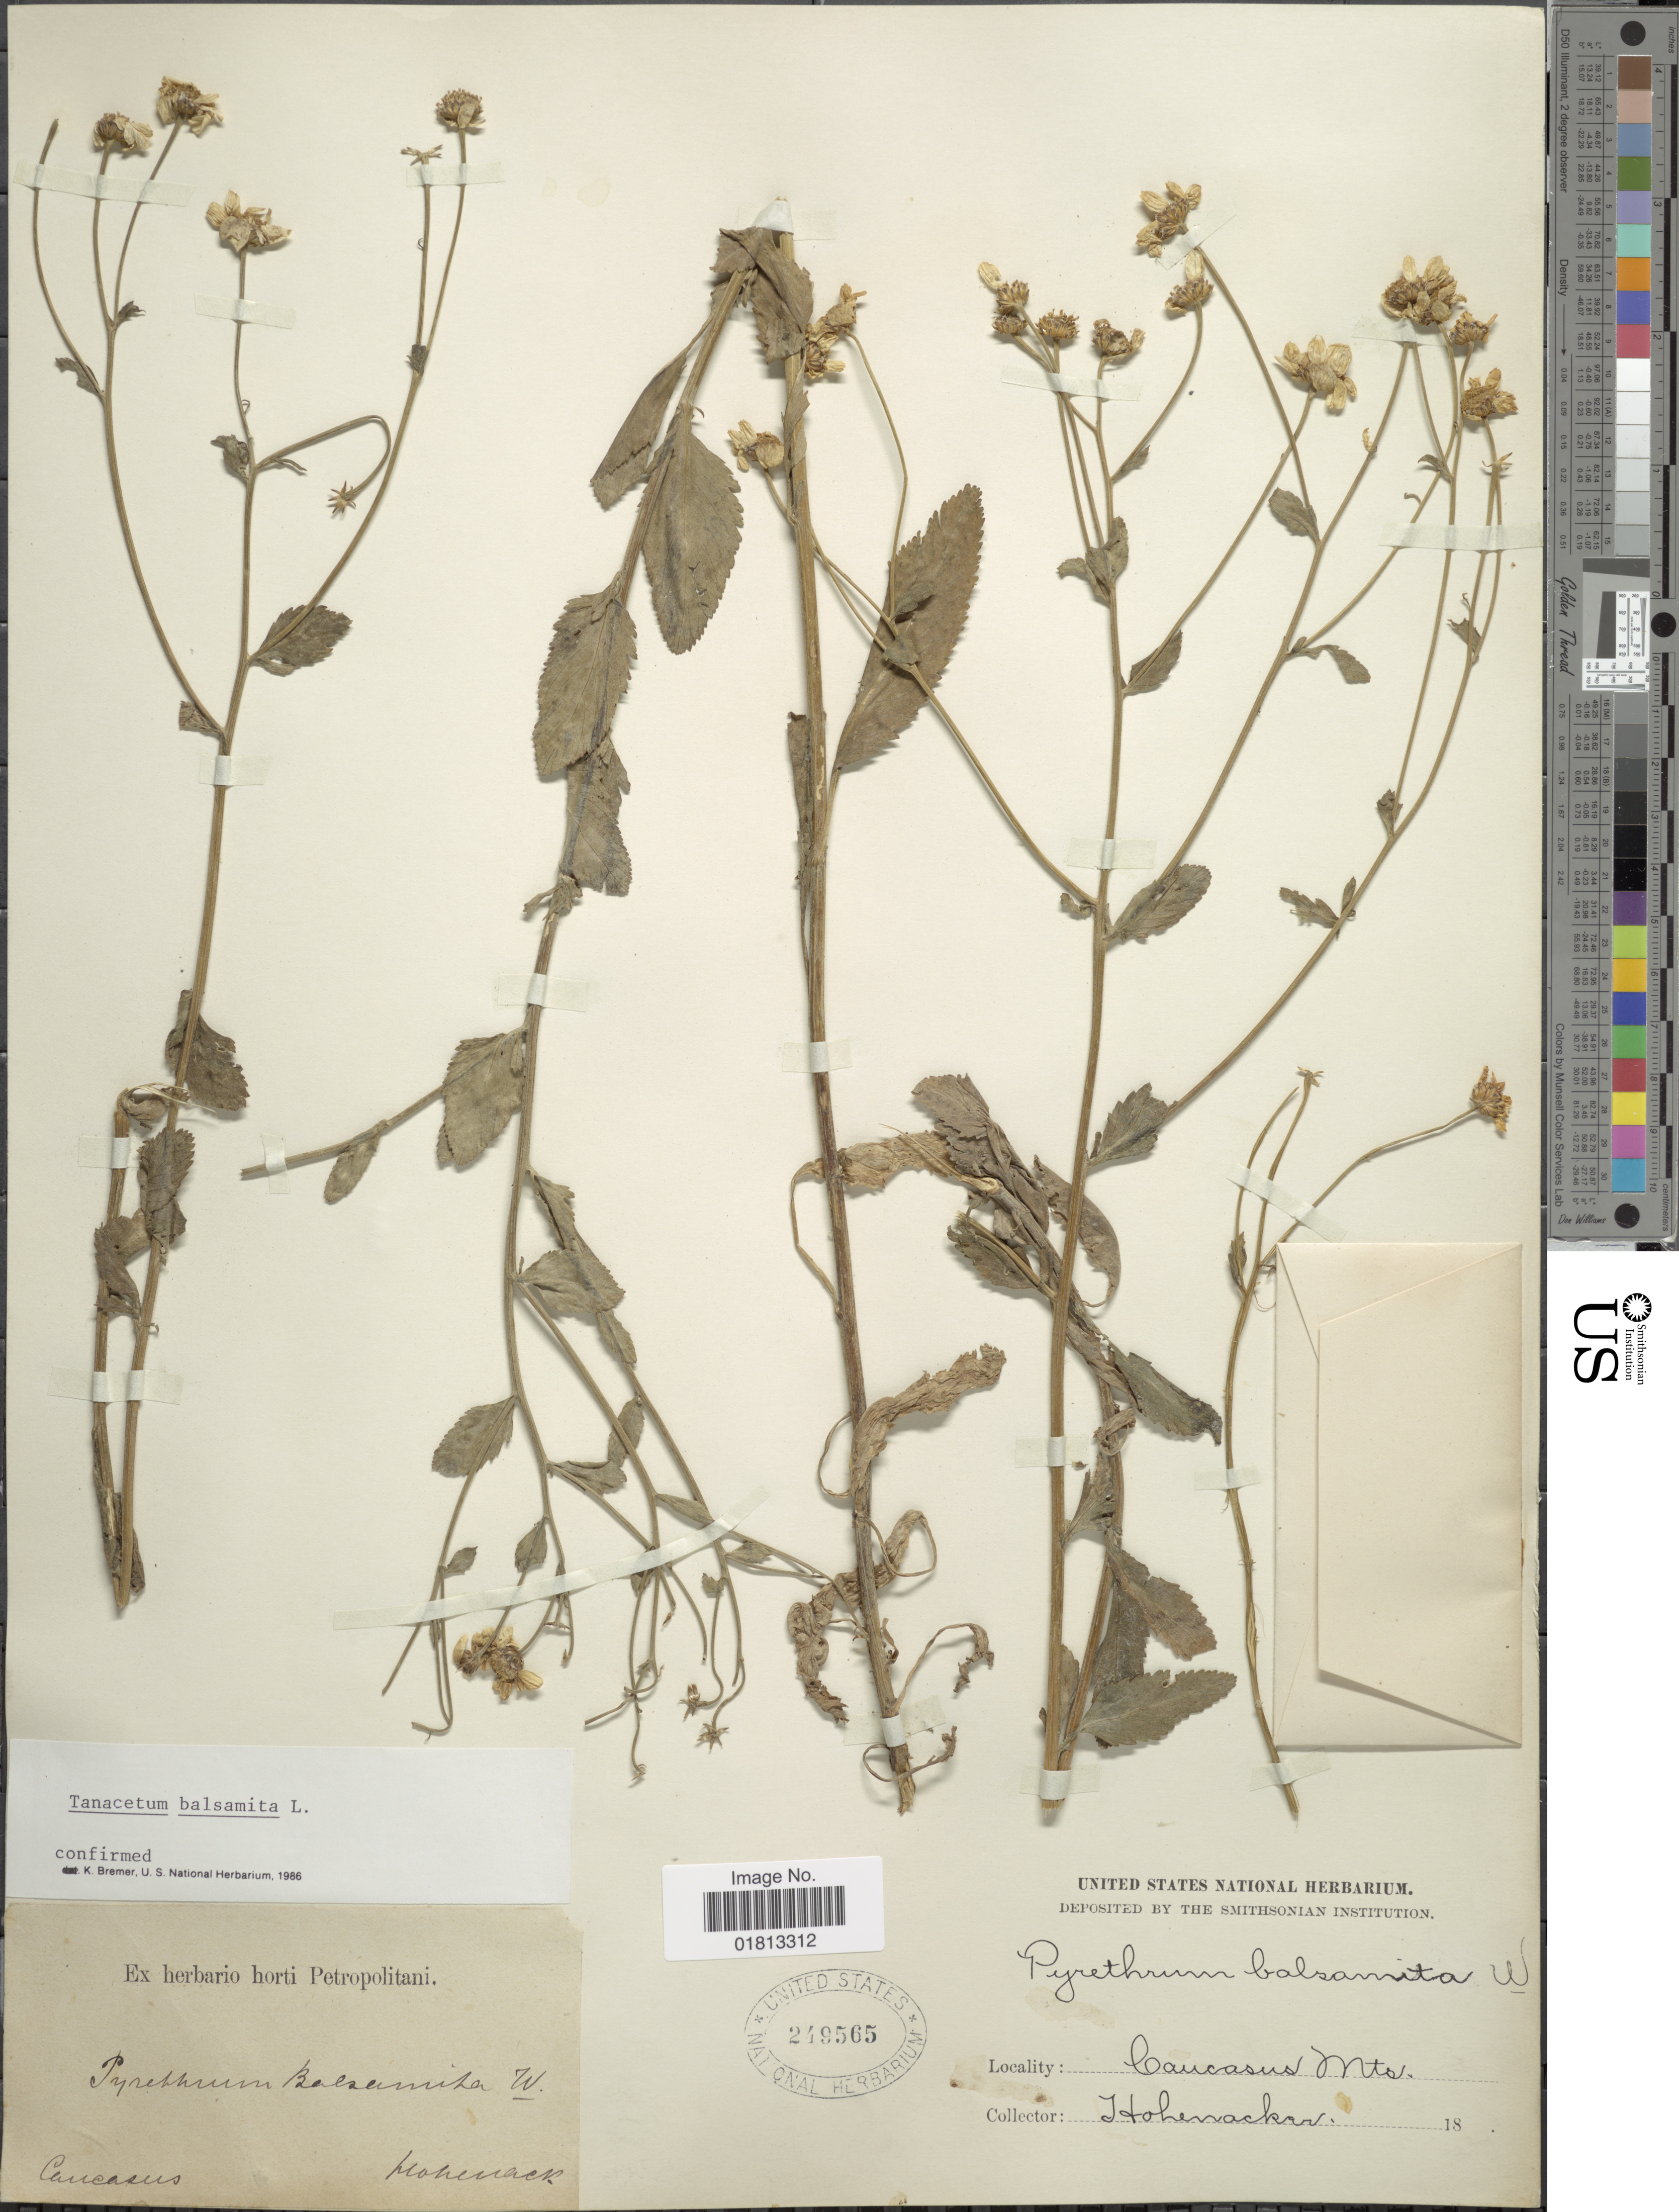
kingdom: Plantae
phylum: Tracheophyta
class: Magnoliopsida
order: Asterales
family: Asteraceae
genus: Tanacetum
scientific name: Tanacetum balsamita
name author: L.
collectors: Hohenacker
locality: Caucasus Mts.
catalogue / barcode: US 249565